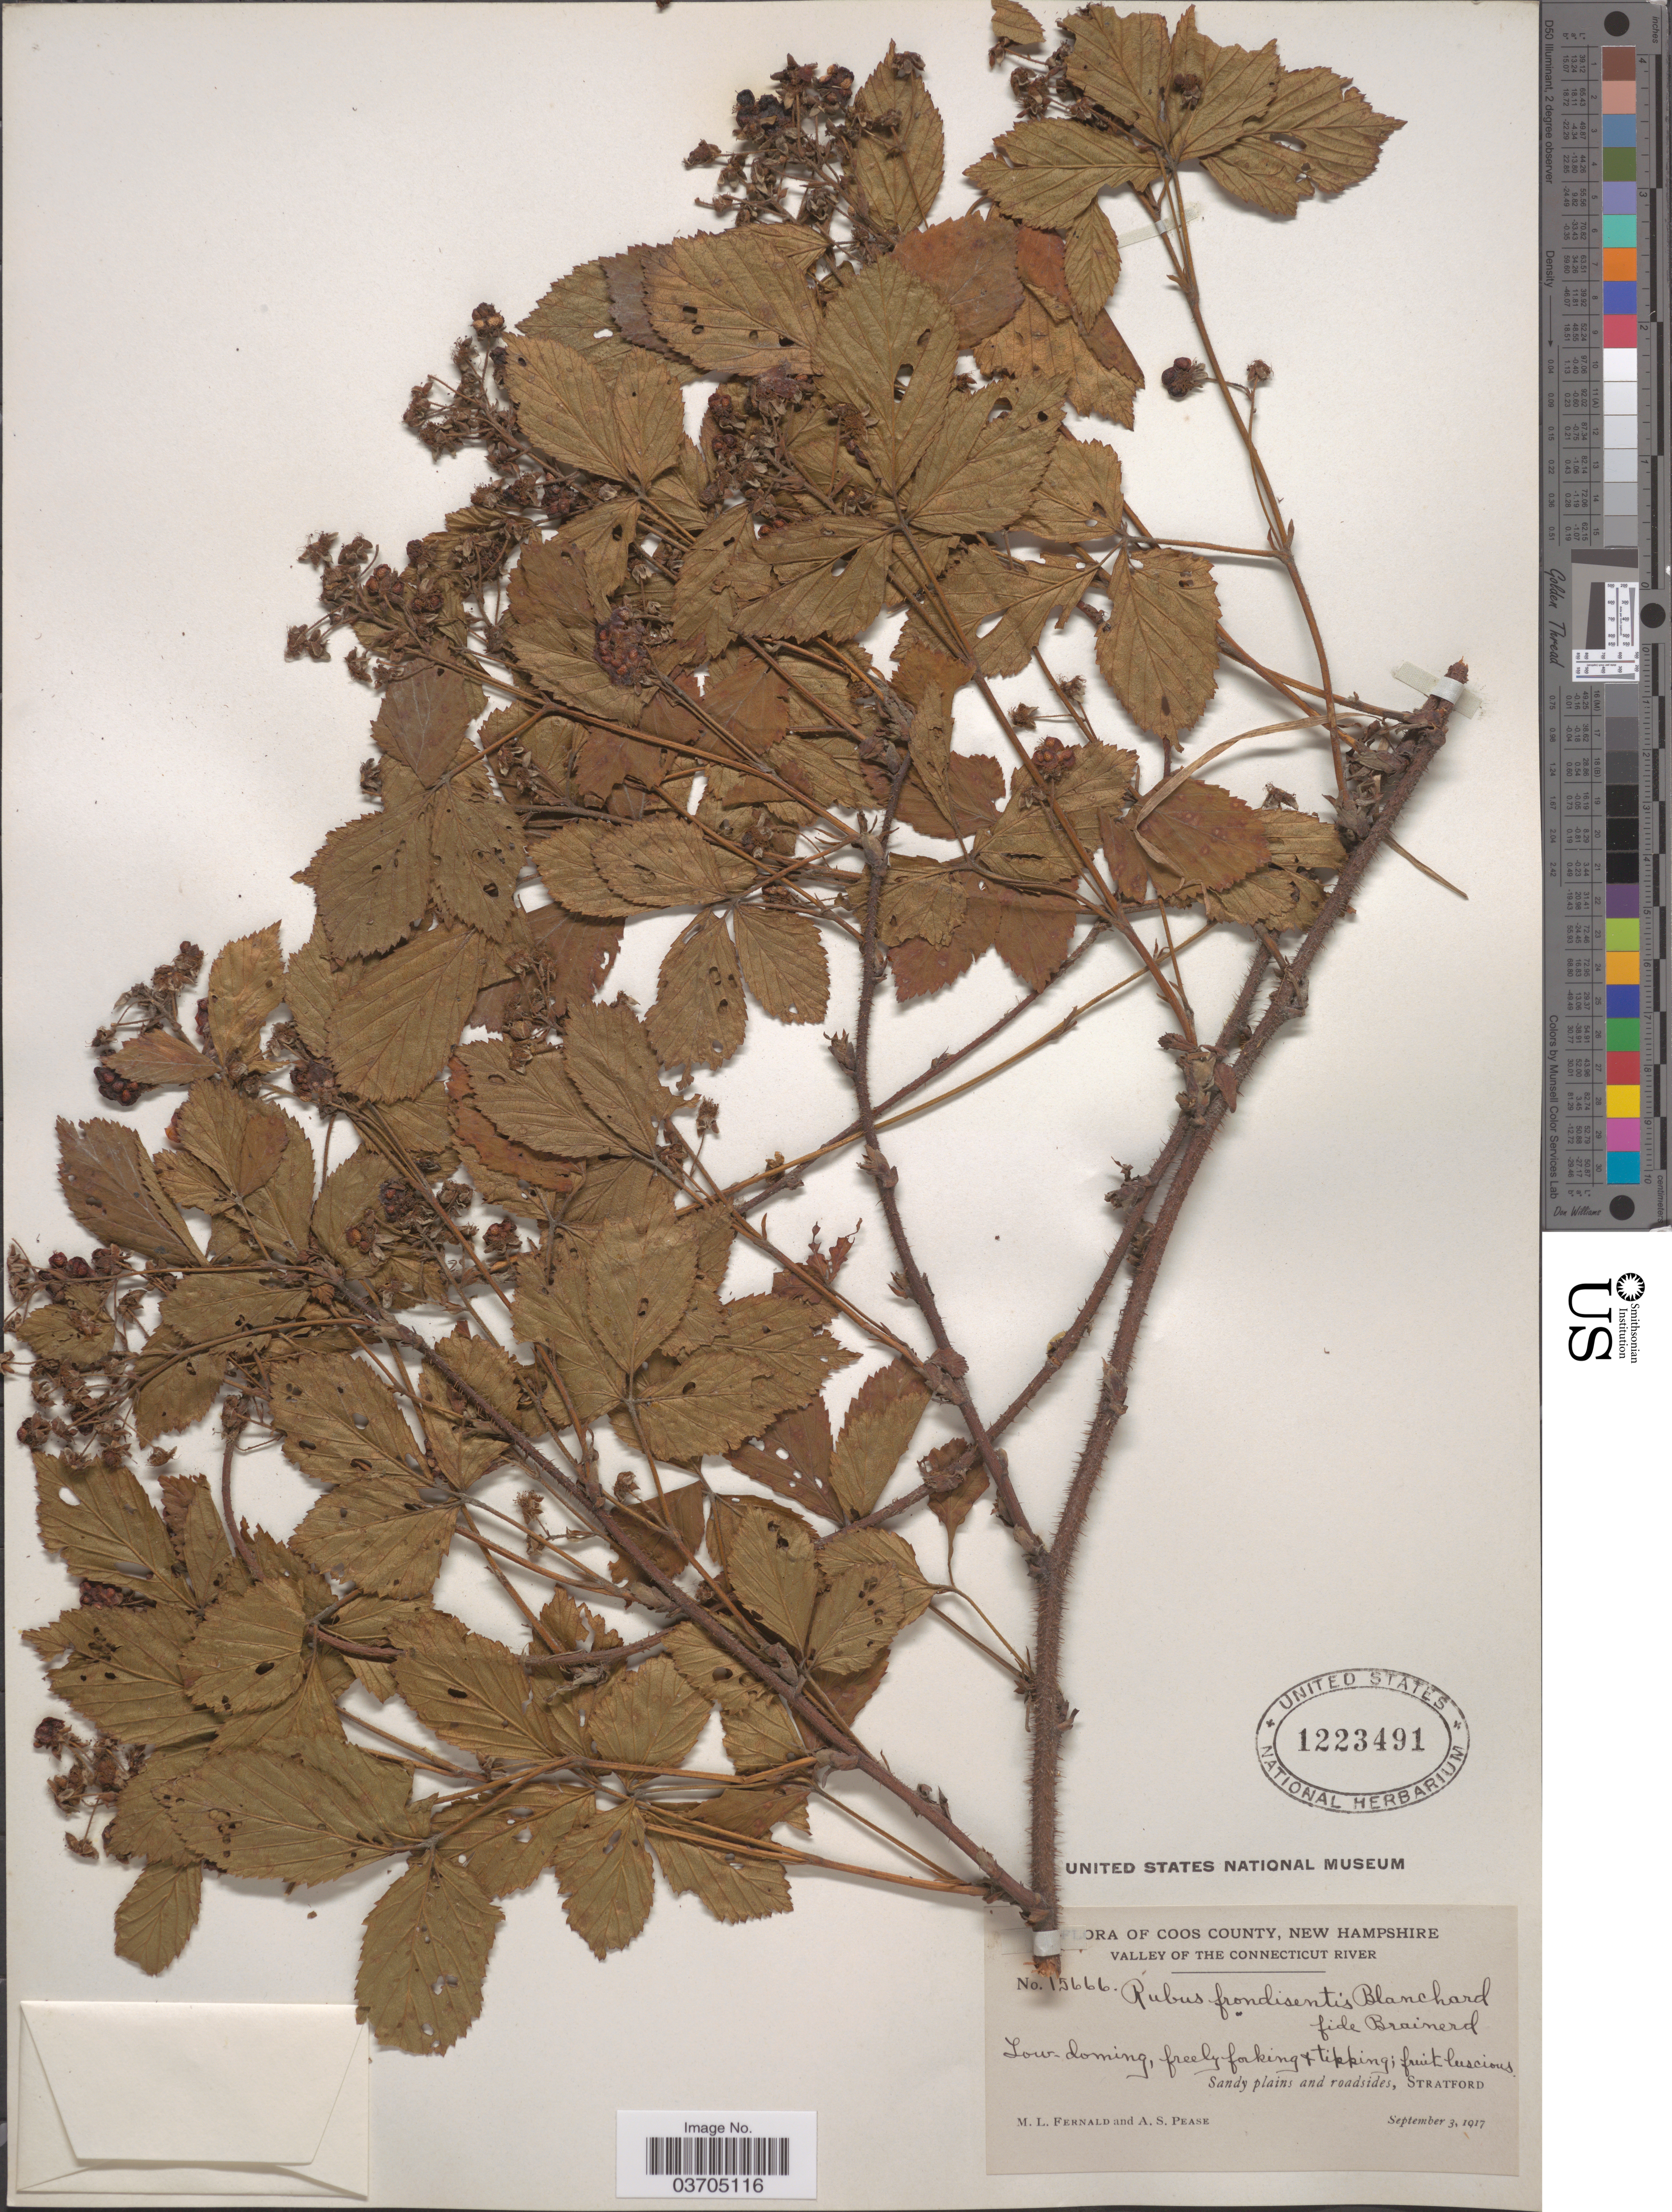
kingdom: Plantae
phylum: Tracheophyta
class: Magnoliopsida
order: Rosales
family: Rosaceae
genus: Rubus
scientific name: Rubus frondisentis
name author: Blanch.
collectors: M. L. Fernald & A. S. Pease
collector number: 15666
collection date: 1917-09-03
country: United States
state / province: New Hampshire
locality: Coos County. Valley of the Connecticut River. Stratford.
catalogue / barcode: US 1223491